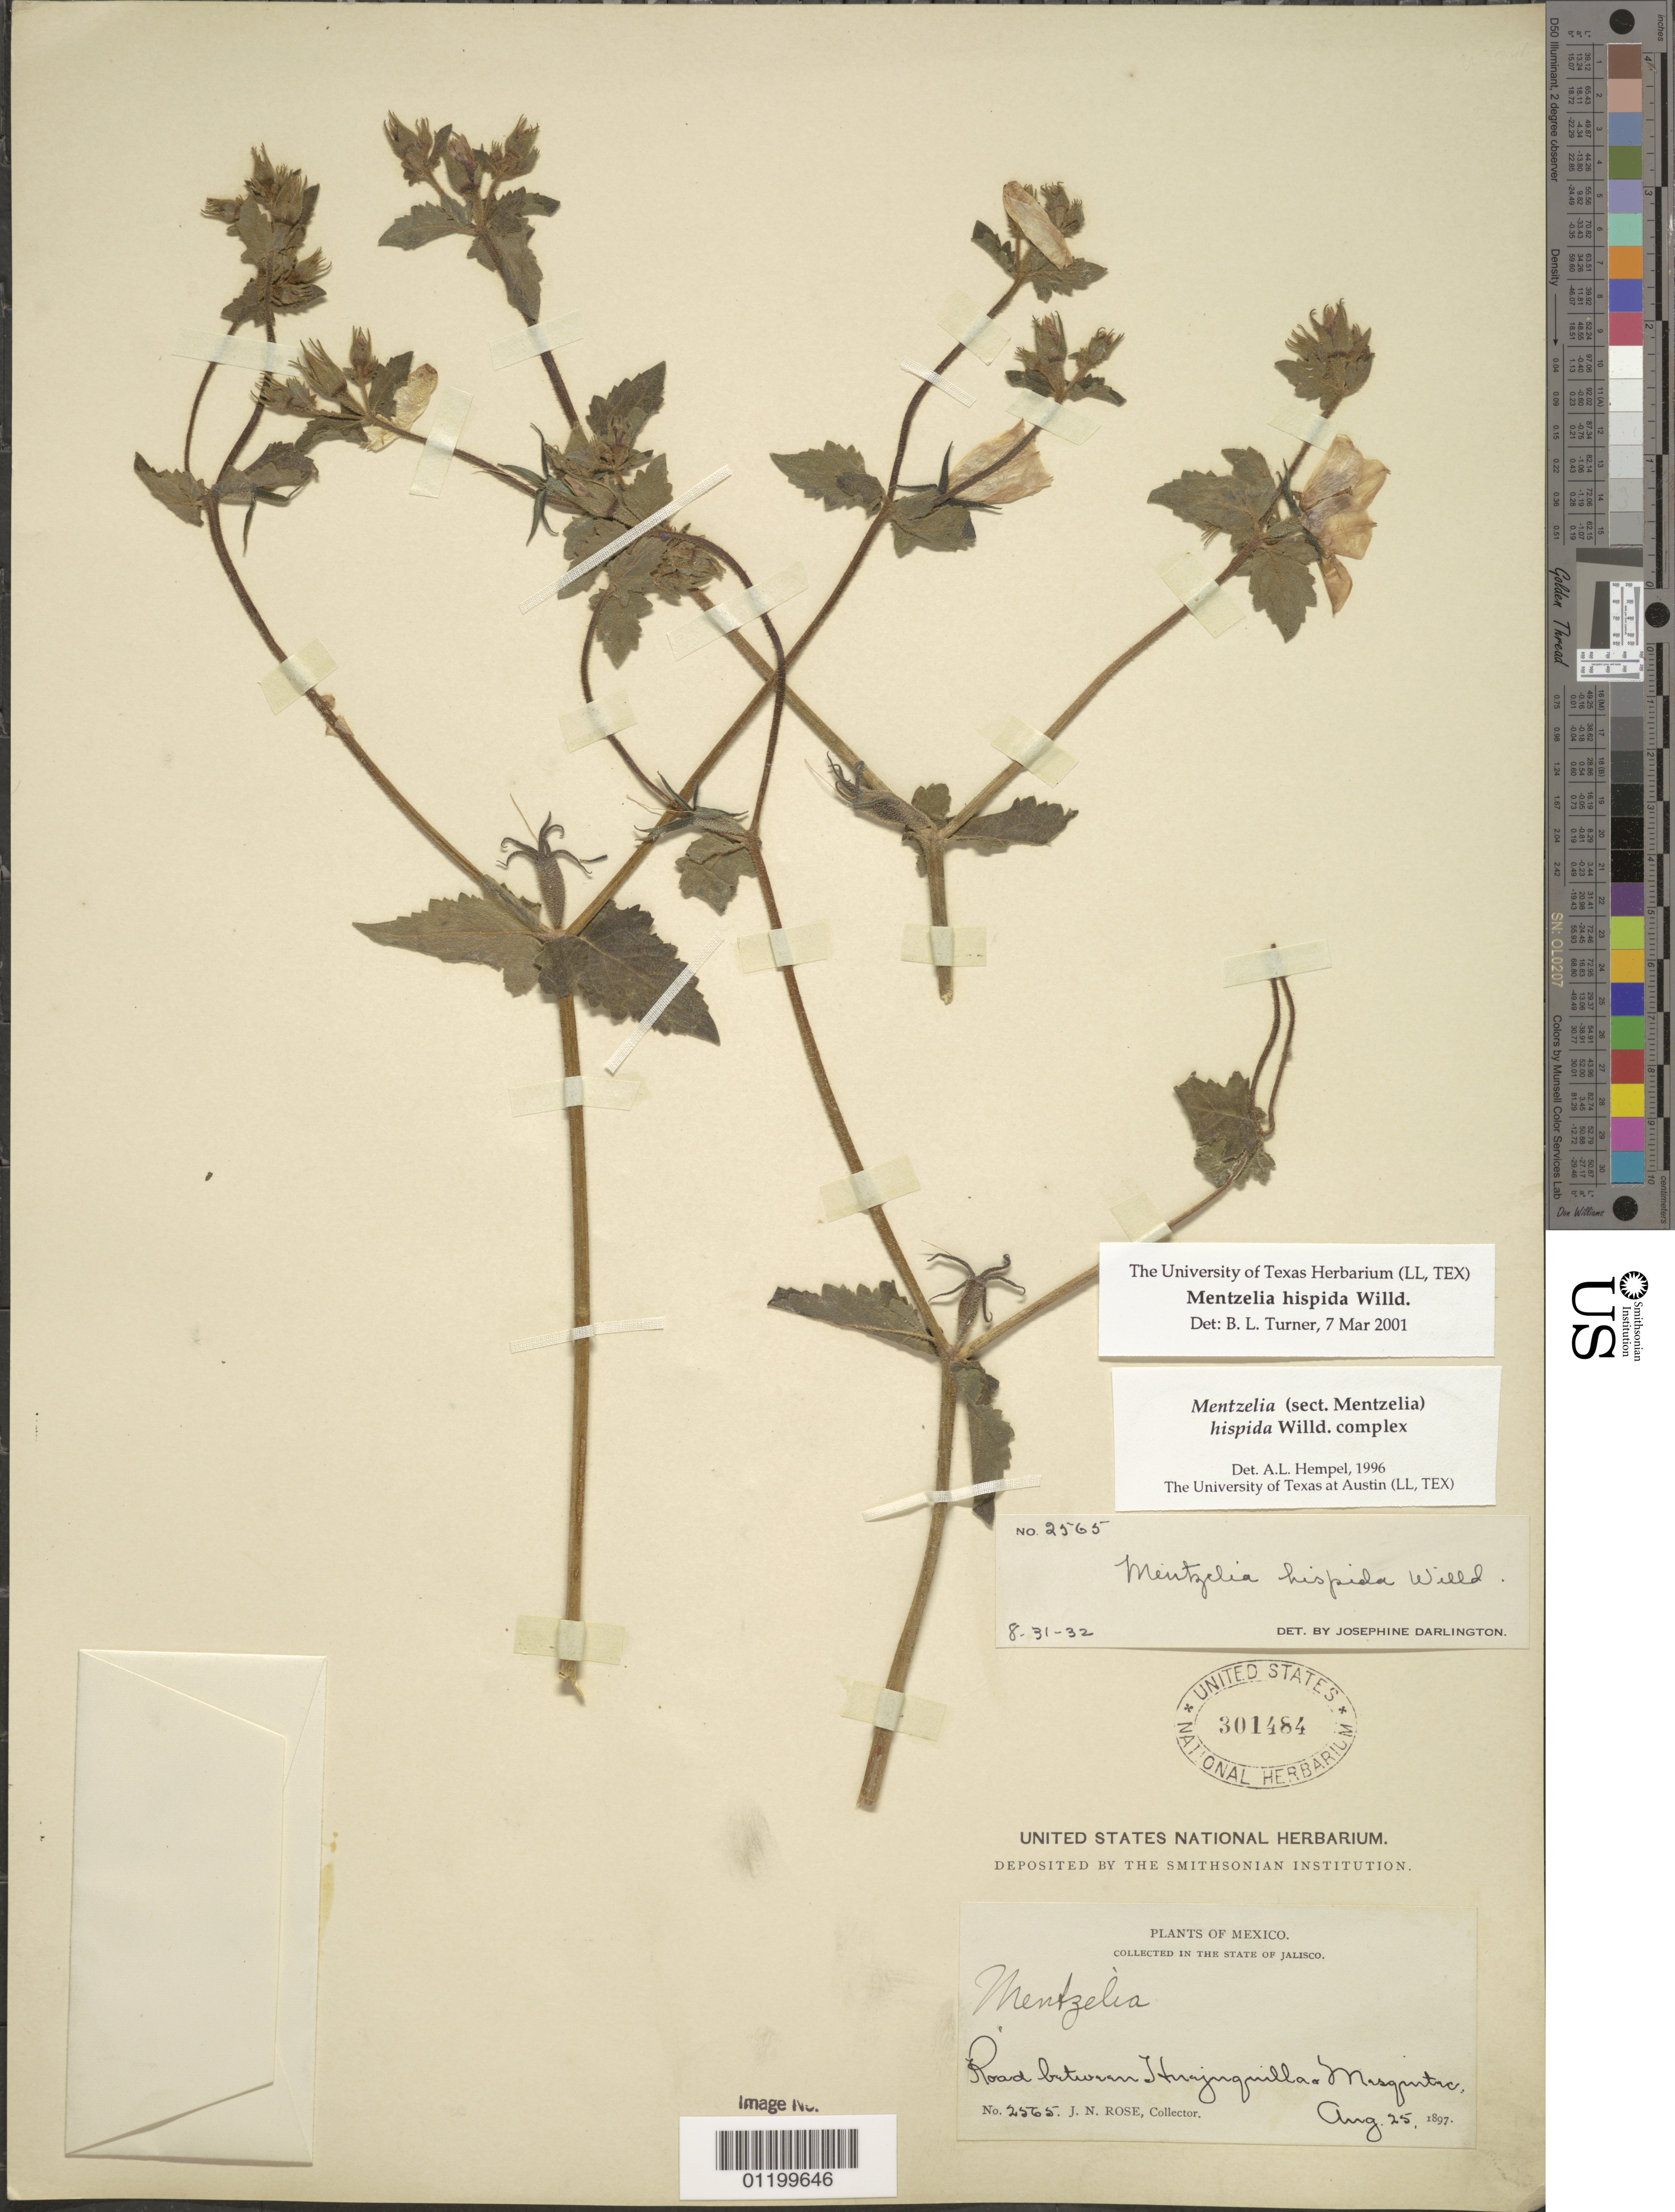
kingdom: Plantae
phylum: Tracheophyta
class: Magnoliopsida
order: Cornales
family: Loasaceae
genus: Mentzelia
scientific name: Mentzelia hispida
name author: Willd.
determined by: Turner, B. L.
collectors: J. N. Rose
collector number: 2565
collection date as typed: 25 Aug 1897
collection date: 1897-08-25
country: Mexico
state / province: Jalisco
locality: Road between Huejuquilla & Mesquitec.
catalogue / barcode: US 301484